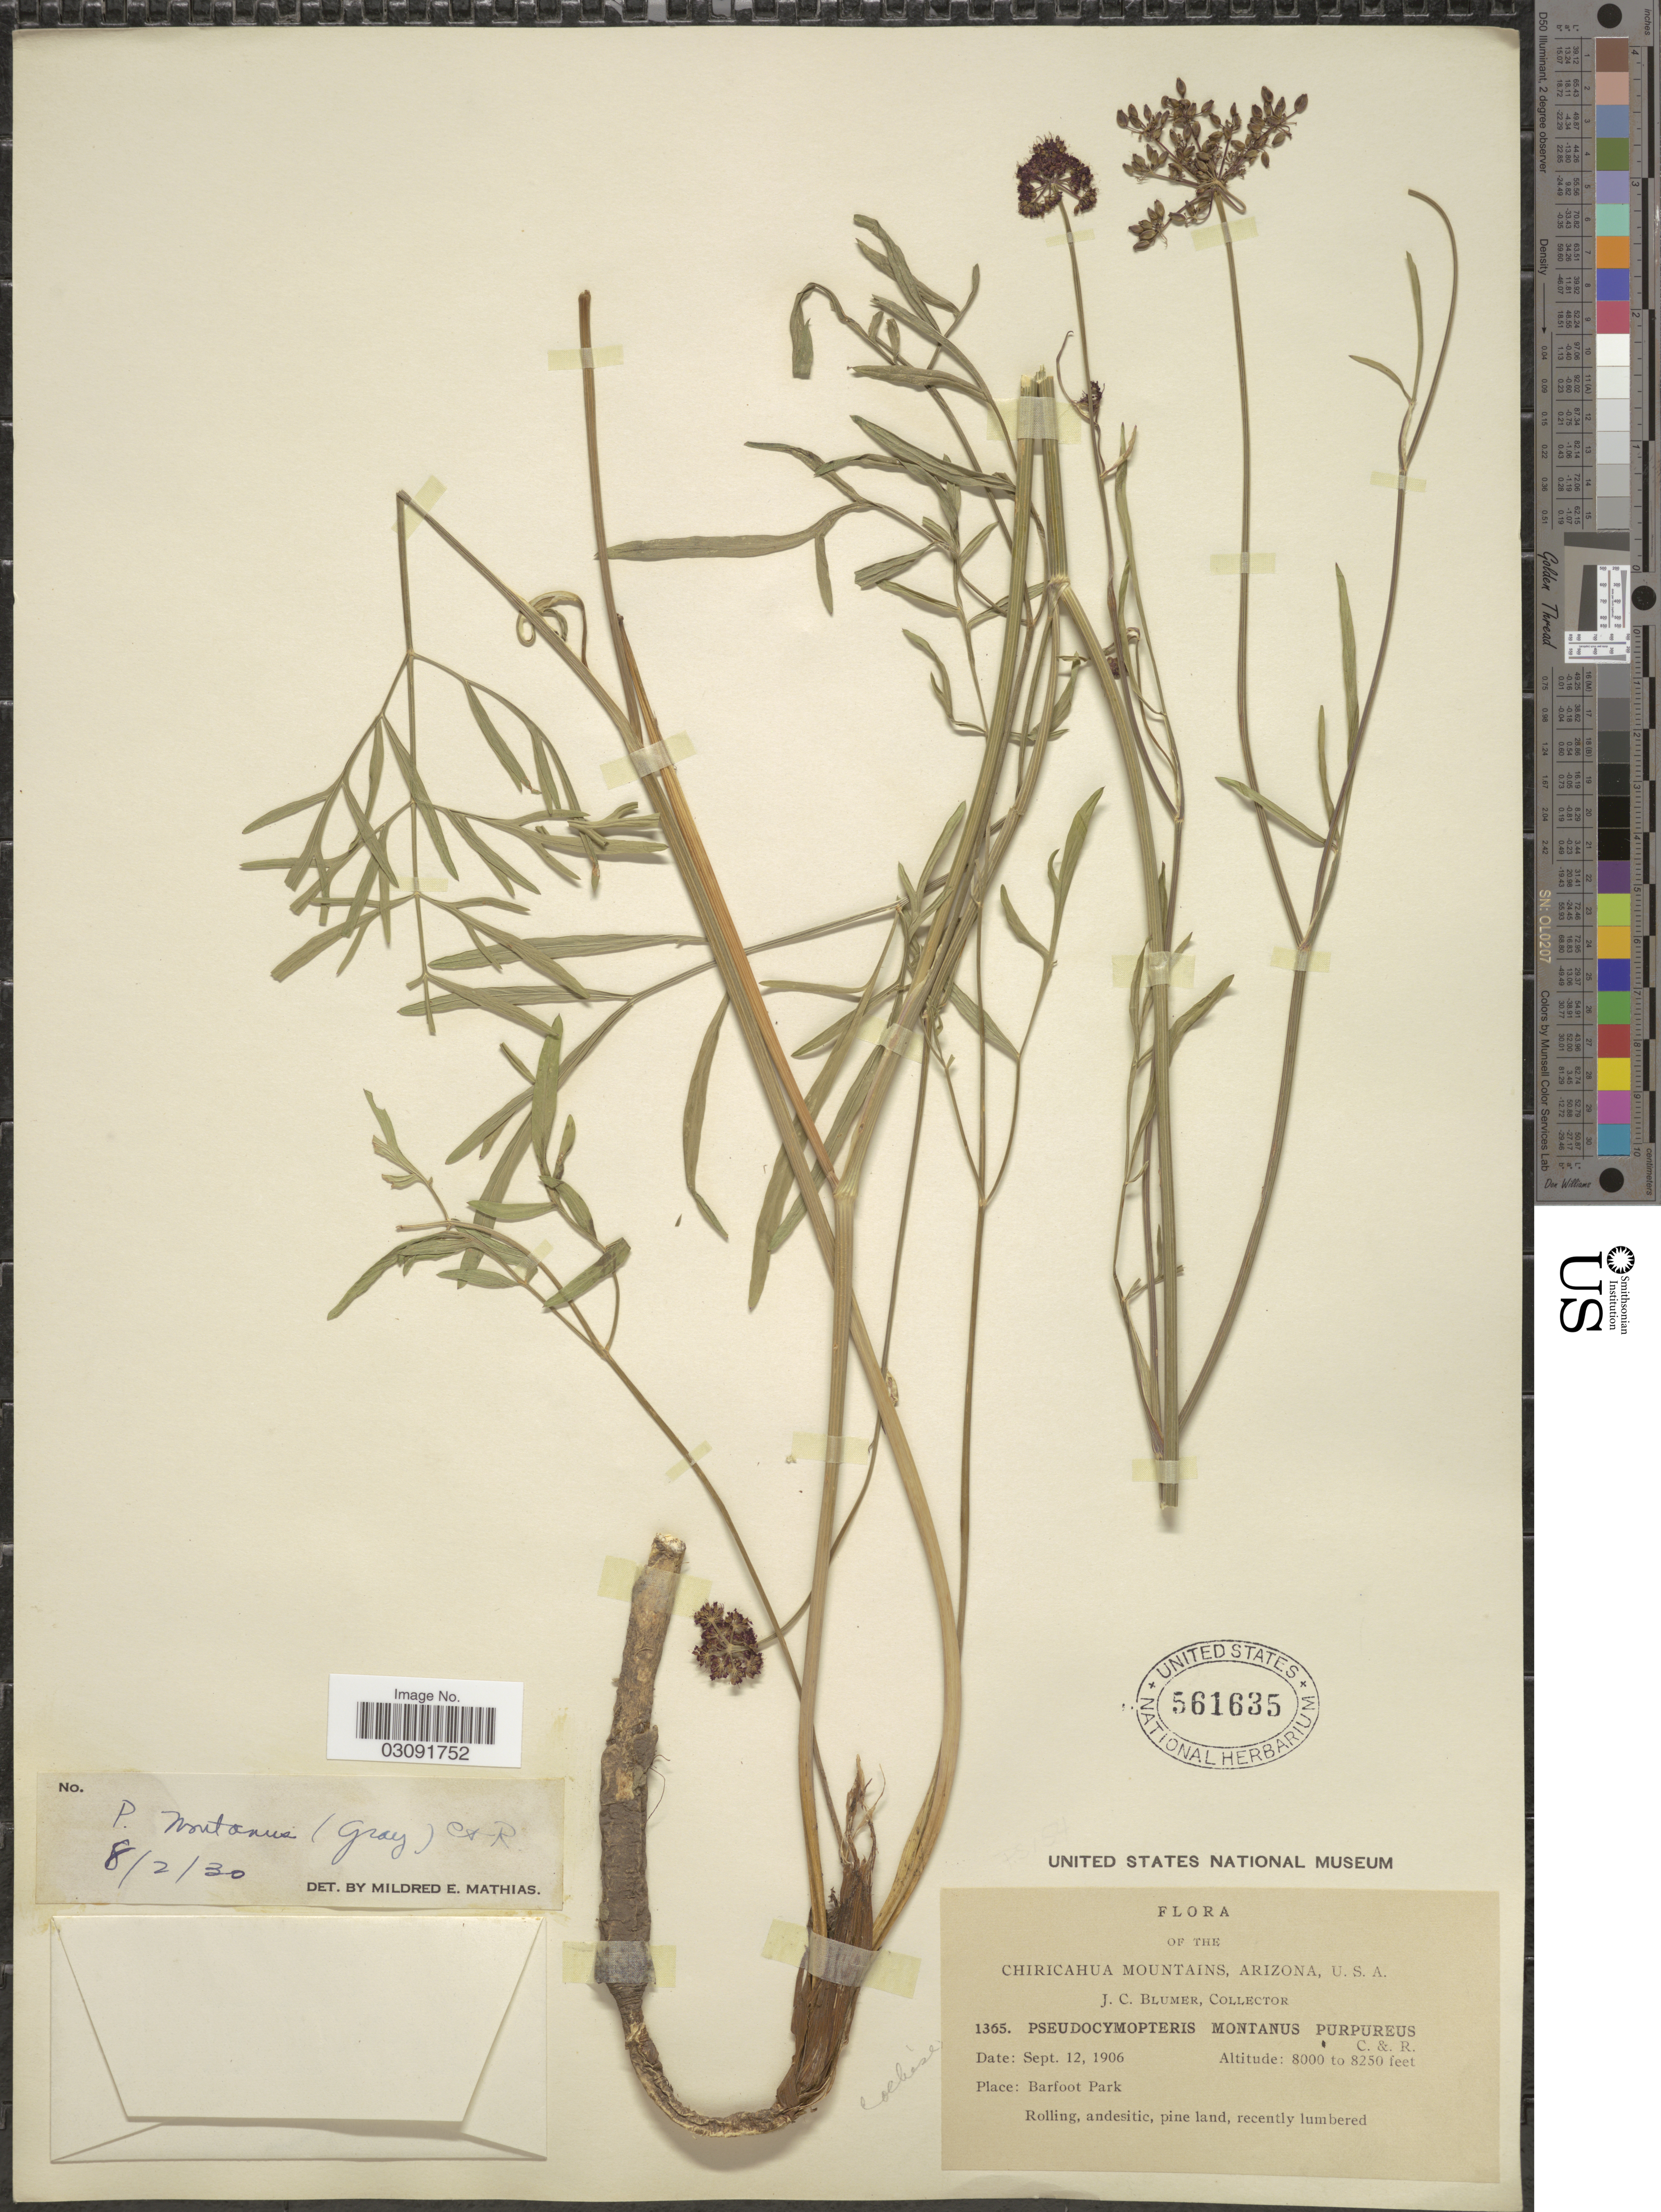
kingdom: Plantae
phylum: Tracheophyta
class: Magnoliopsida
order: Apiales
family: Apiaceae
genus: Pseudocymopterus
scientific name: Pseudocymopterus montanus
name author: (A. Gray) J.M. Coult. & Rose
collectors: J. C. Blumer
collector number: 1365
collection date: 1906-09-12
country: United States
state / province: Arizona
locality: Chiricahua Mountains, Barfoot Park.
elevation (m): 2438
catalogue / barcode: US 561635